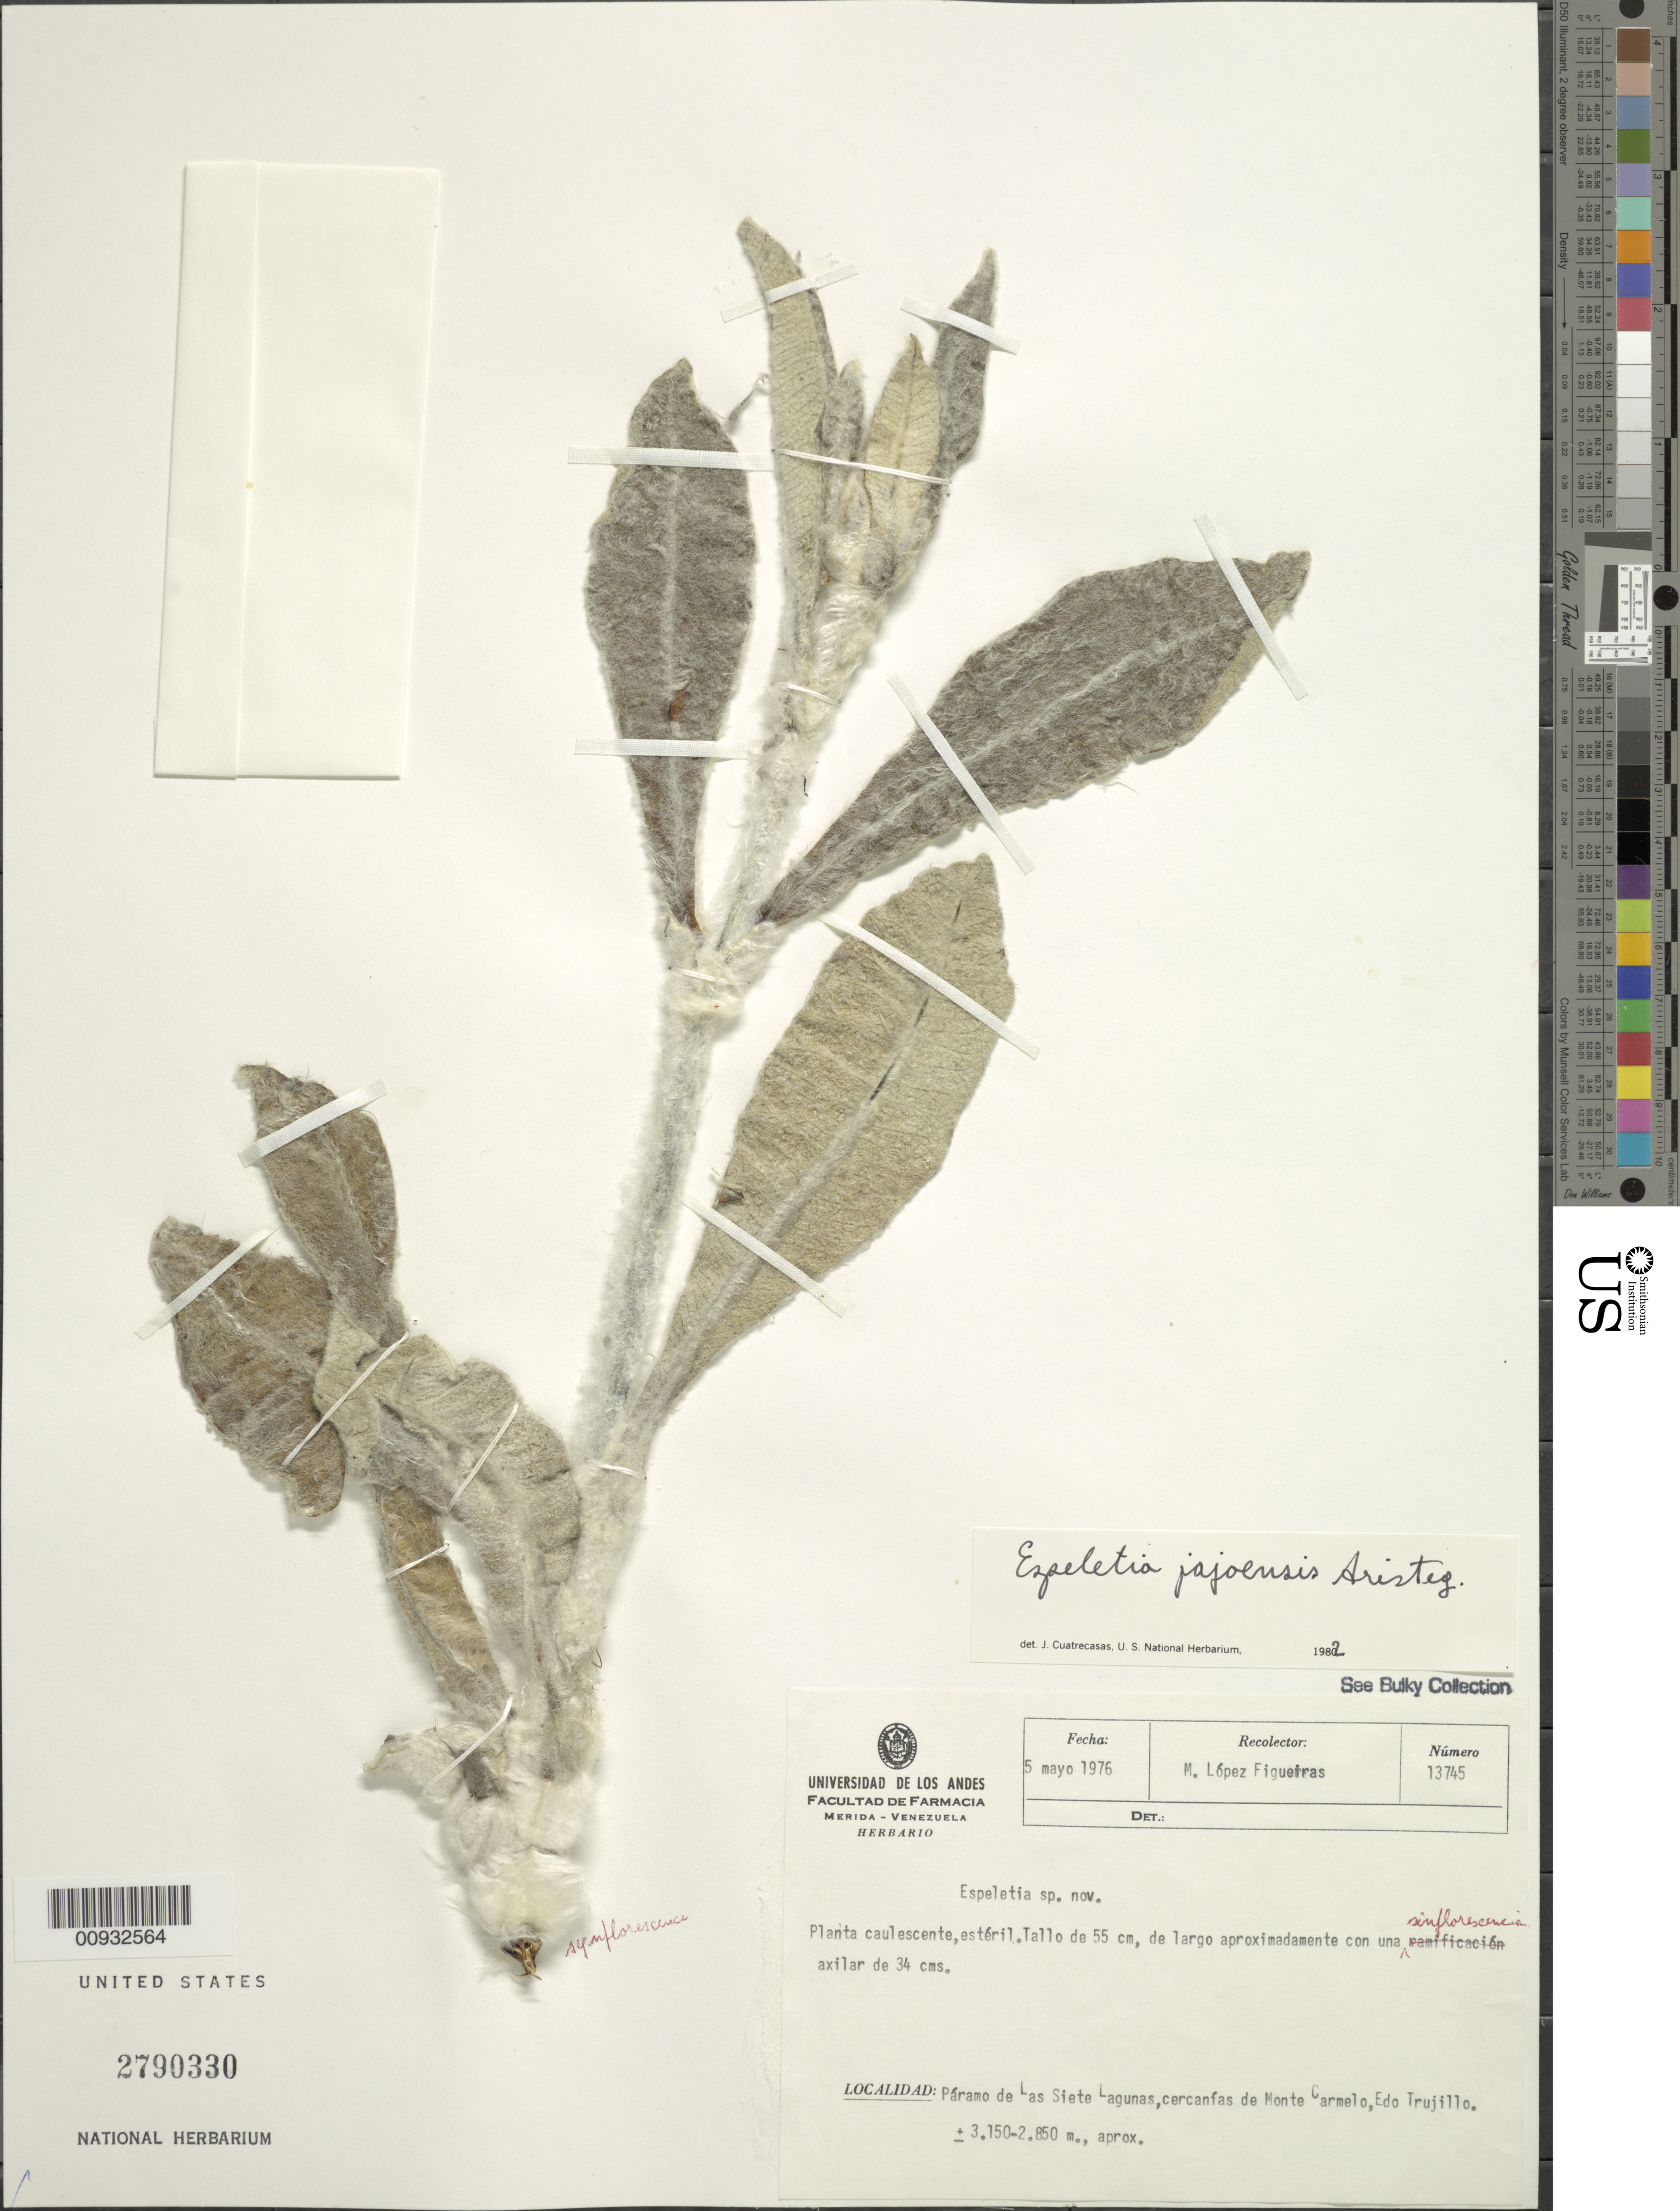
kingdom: Plantae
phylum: Tracheophyta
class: Magnoliopsida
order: Asterales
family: Asteraceae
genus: Espeletia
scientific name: Espeletia jajoensis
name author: Aristeg.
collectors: M. López Figueiras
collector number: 13745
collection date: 1976-05-05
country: Venezuela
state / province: Trujillo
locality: Paramo de Las Siete Lagunas, cercanias de Monte Carmelo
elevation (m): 2850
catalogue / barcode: US 2790330